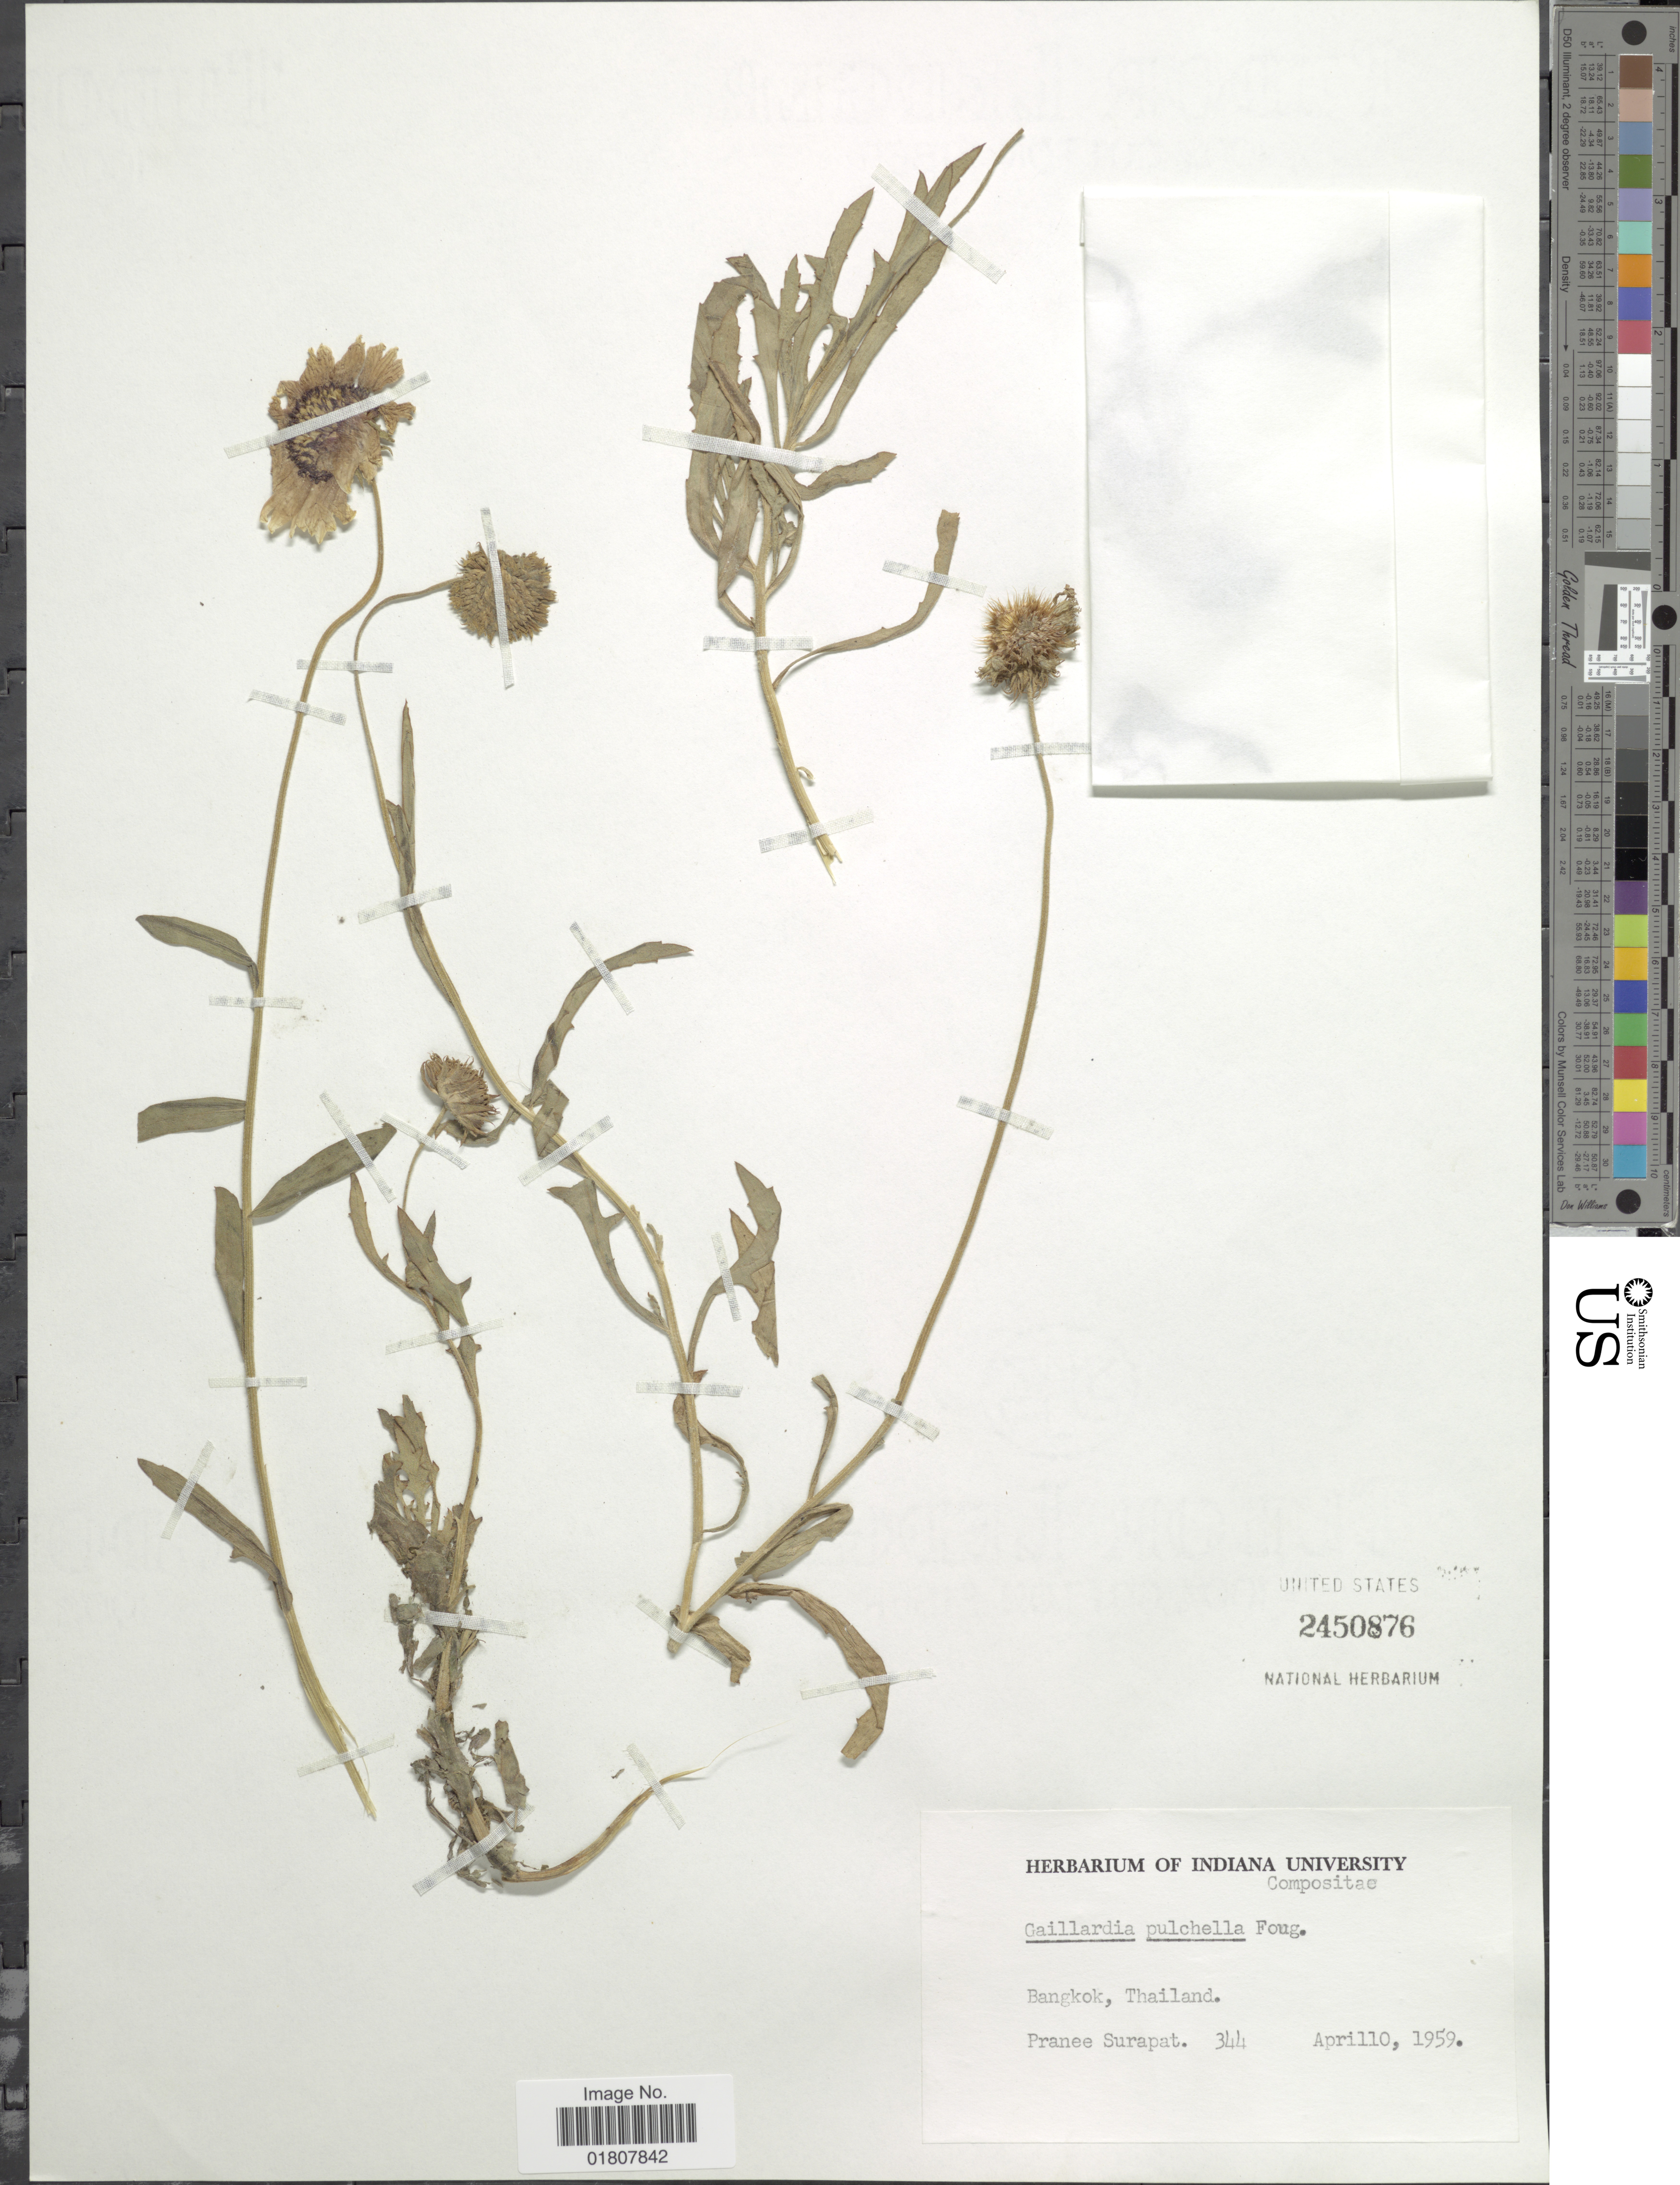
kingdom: Plantae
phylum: Tracheophyta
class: Magnoliopsida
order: Asterales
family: Asteraceae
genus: Gaillardia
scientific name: Gaillardia pulchella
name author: Foug.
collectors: P. Surapat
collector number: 344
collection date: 1959-04-10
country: Thailand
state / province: Bangkok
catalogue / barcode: US 2450876